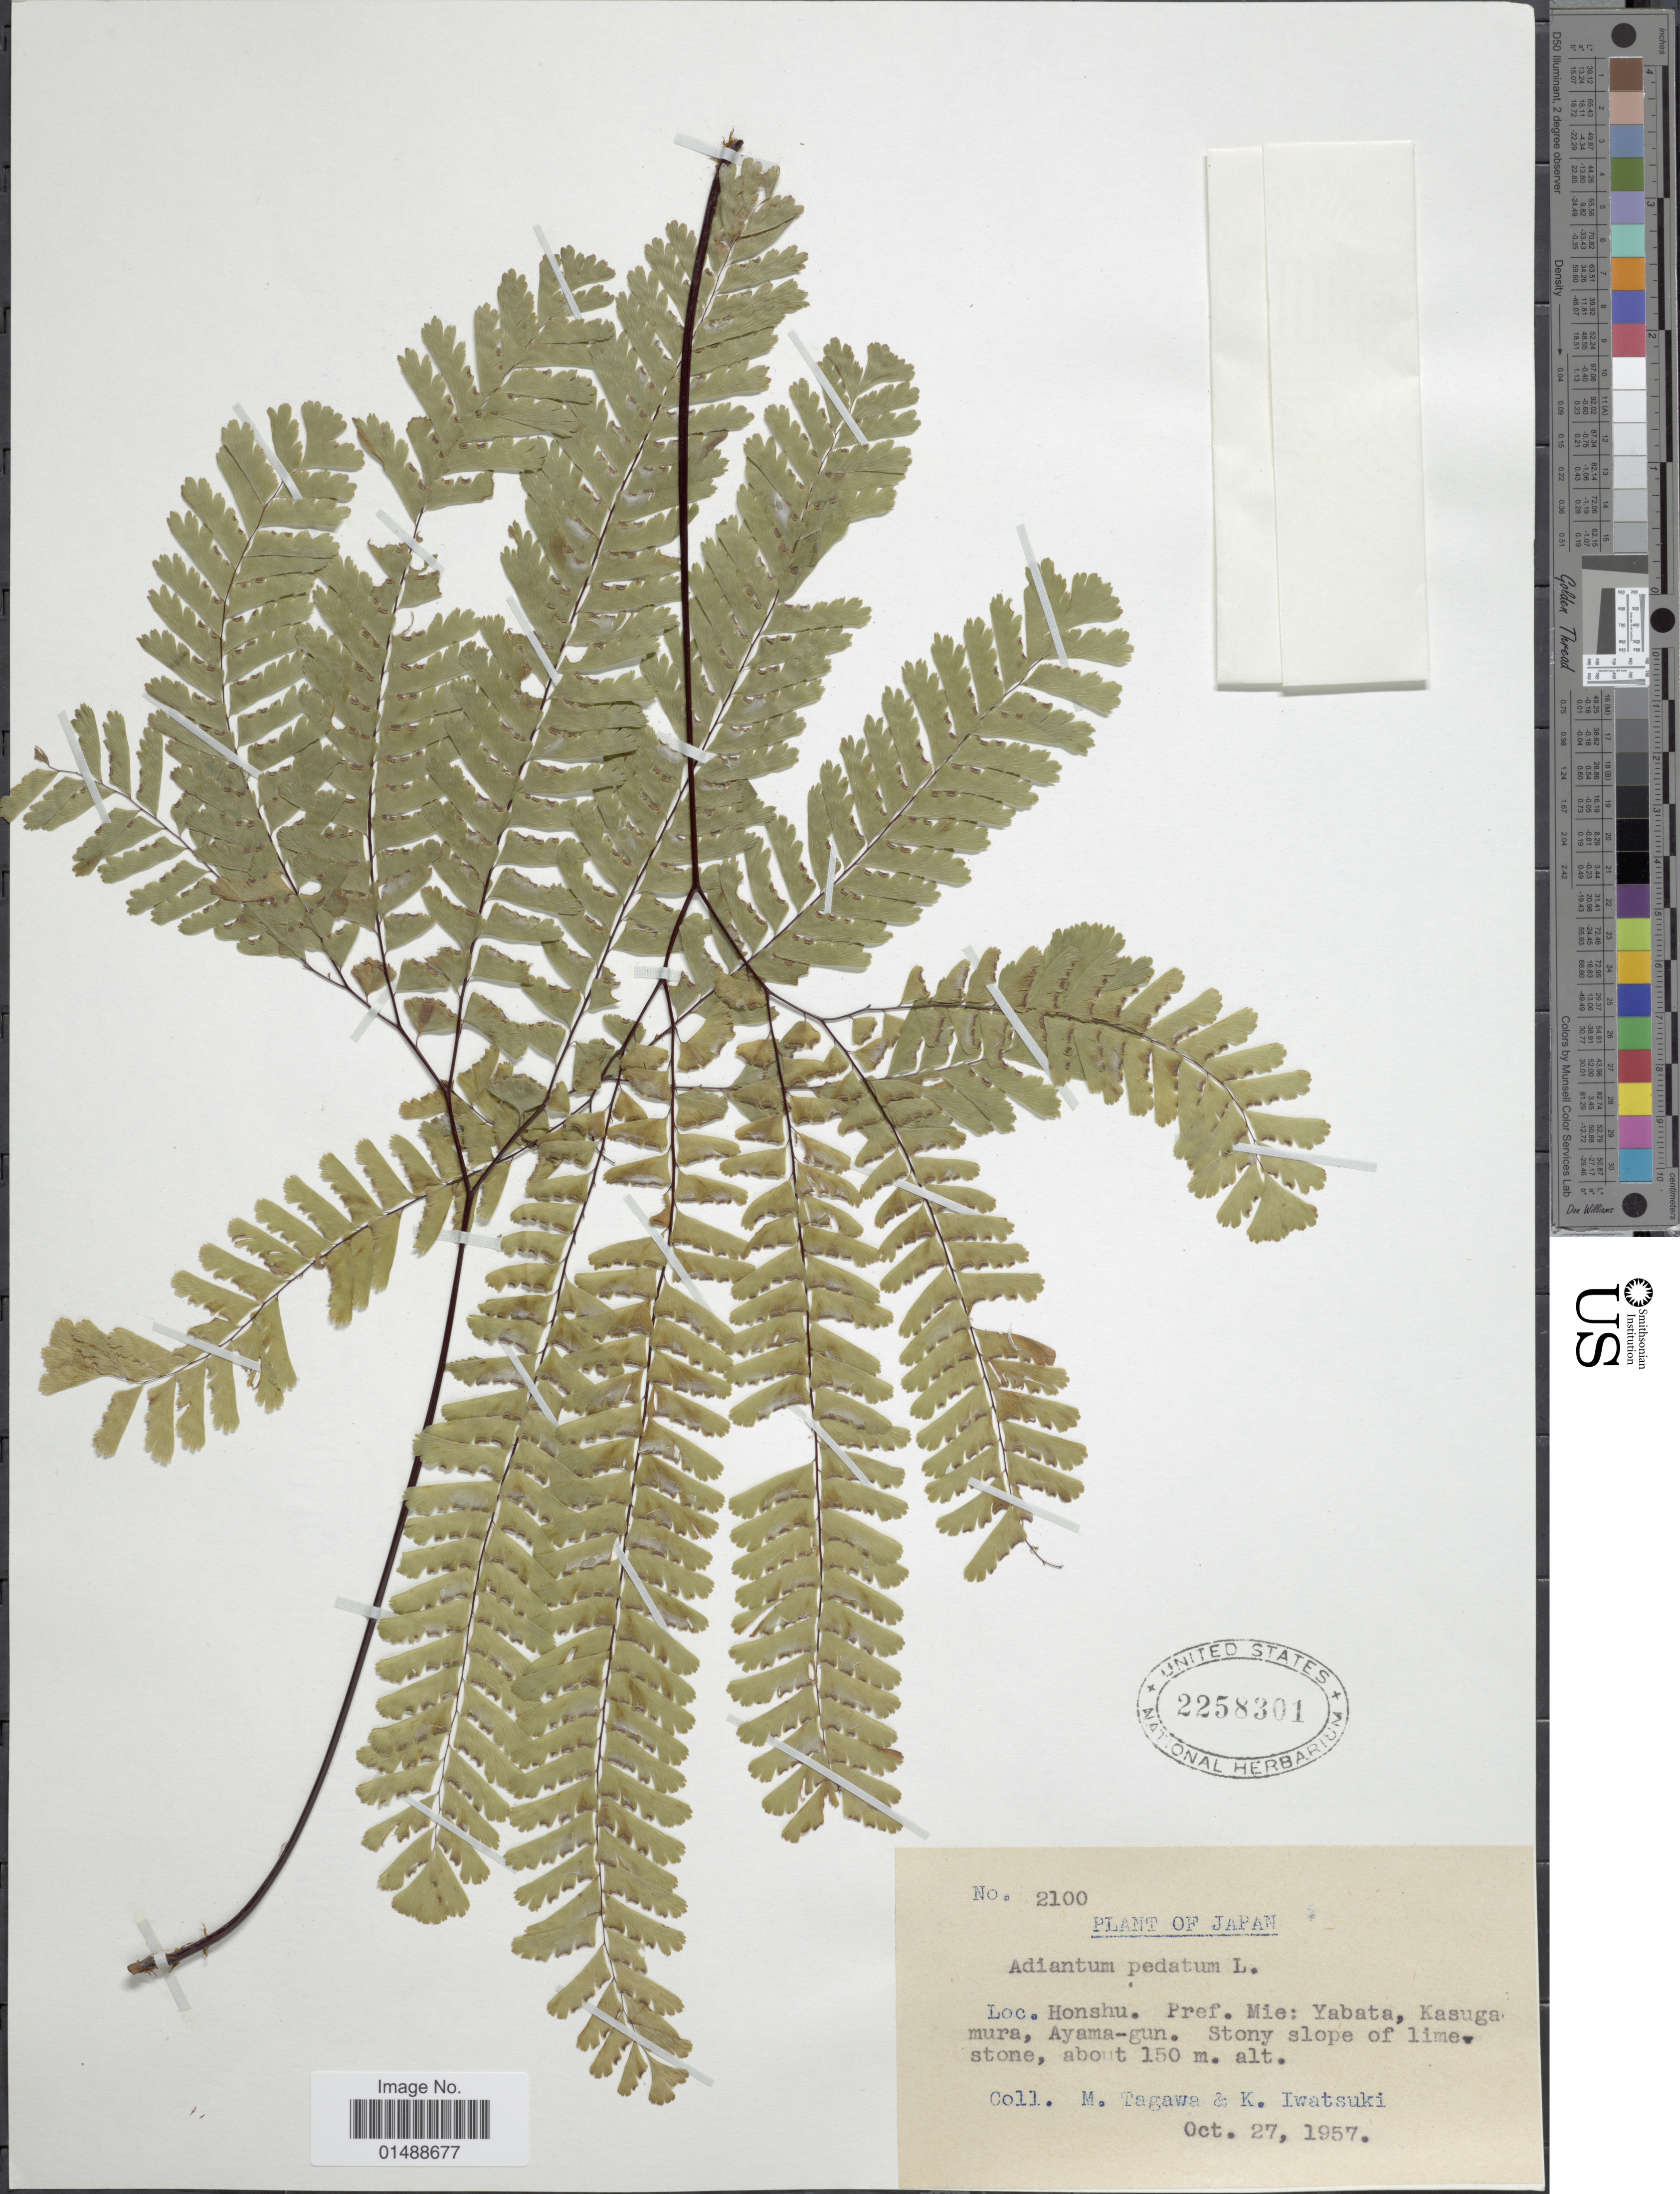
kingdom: Plantae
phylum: Tracheophyta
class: Polypodiopsida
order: Polypodiales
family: Pteridaceae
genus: Adiantum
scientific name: Adiantum pedatum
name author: L.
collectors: M. Tagawa & K. Iwatsuki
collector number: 2100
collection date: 1957-10-27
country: Japan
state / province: Mie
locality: Japan, Honshu. Pref. Mie: Yabata, Kasuga-mura, Ayama-gun.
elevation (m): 150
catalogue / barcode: US 2258301